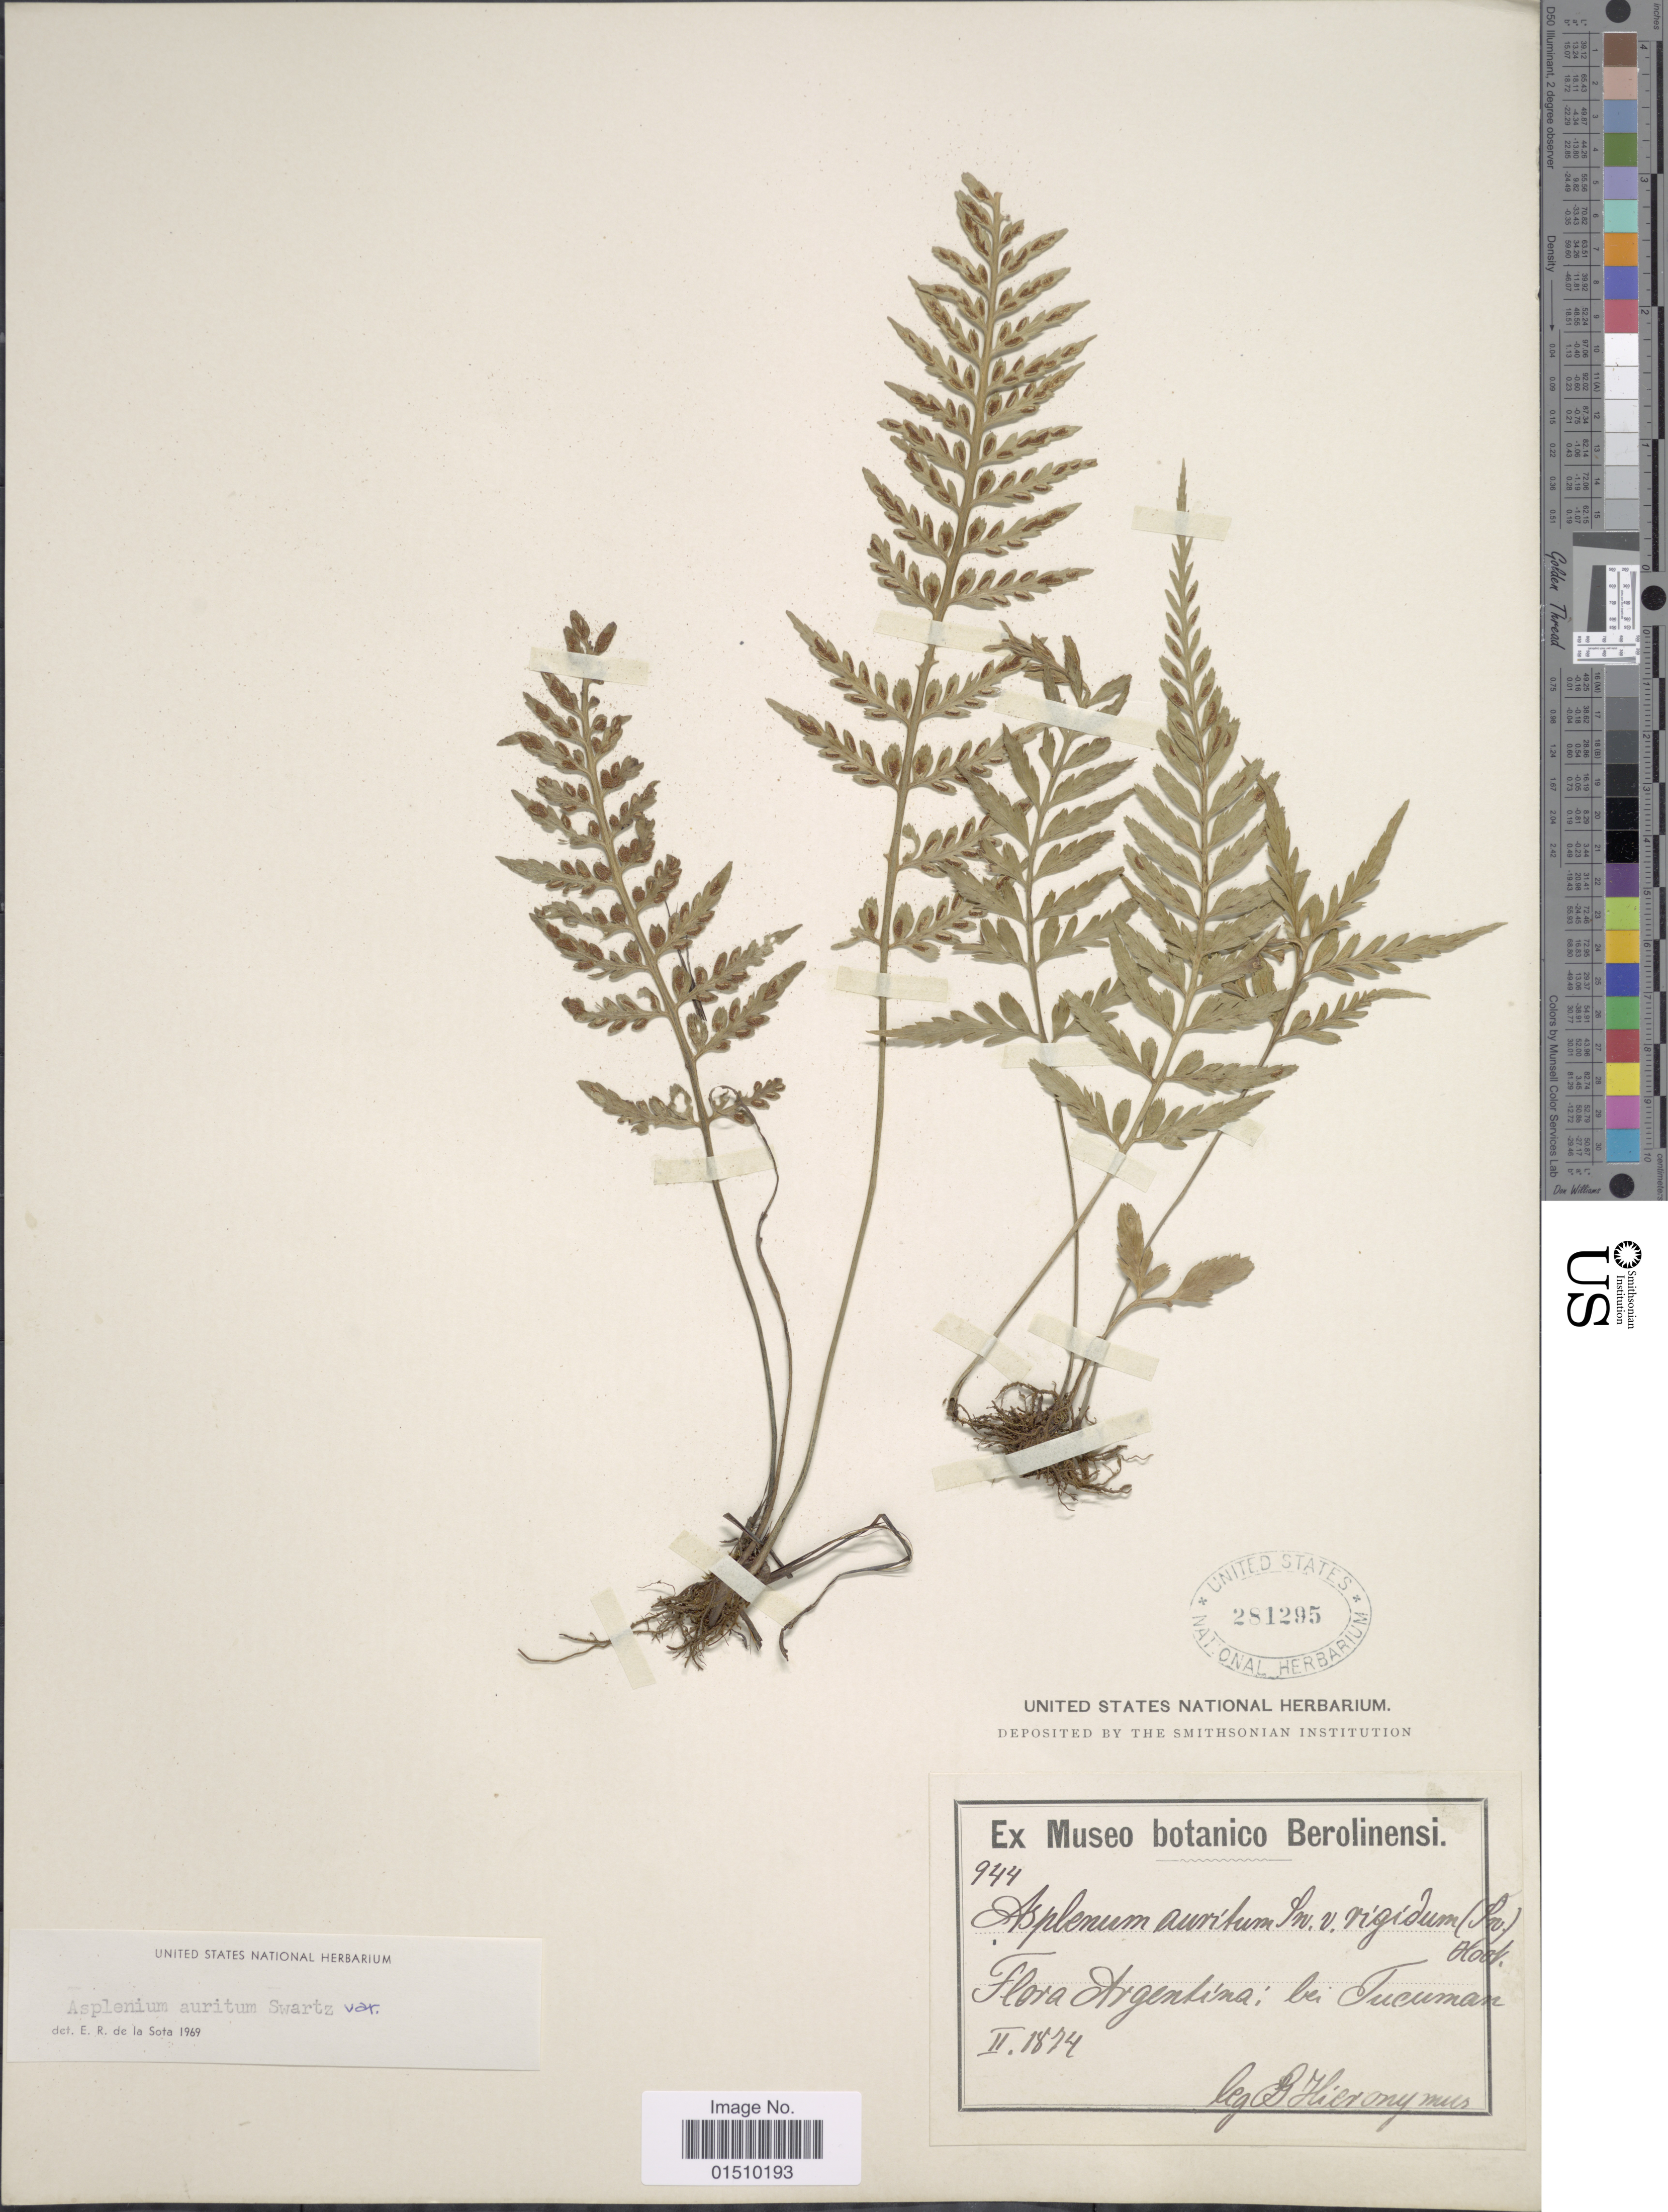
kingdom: Plantae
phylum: Tracheophyta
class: Polypodiopsida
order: Polypodiales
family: Aspleniaceae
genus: Asplenium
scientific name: Asplenium auritum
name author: Sw.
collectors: G. H. Hieronymus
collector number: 944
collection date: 1874-02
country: Argentina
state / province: Tucuman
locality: Argentina, bei Tucuman.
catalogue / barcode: US 281295